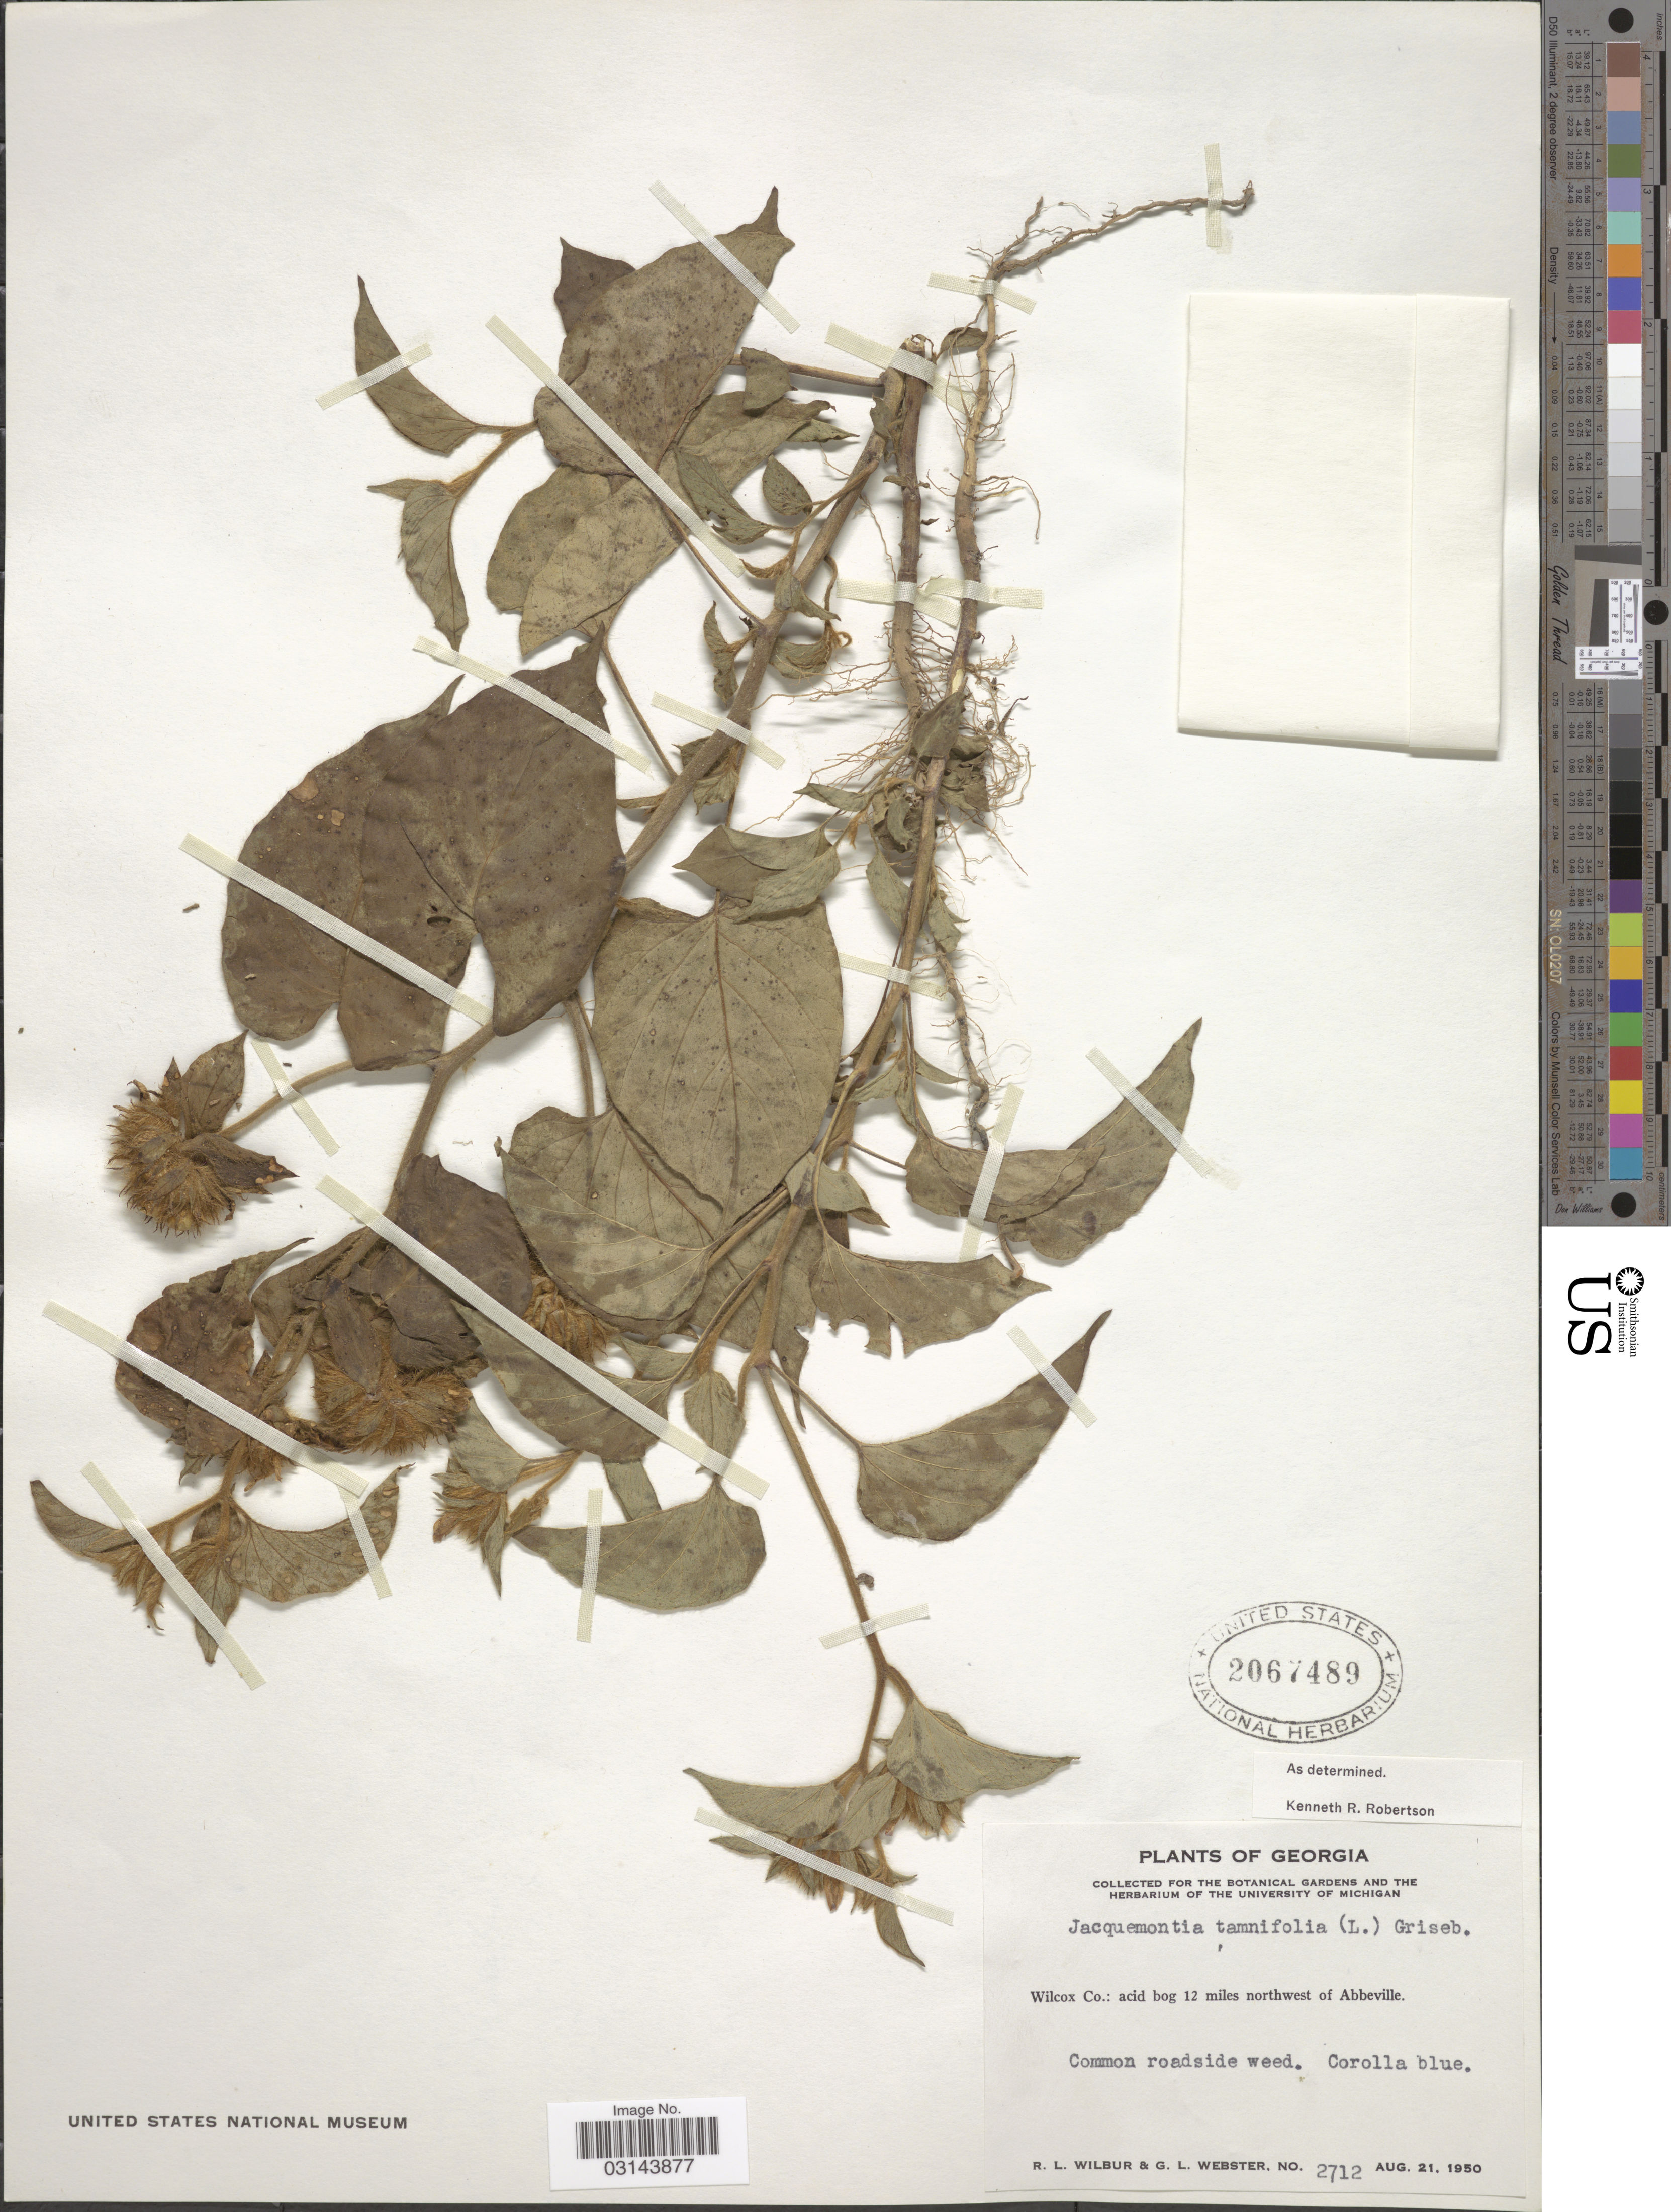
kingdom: Plantae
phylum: Tracheophyta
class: Magnoliopsida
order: Solanales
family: Convolvulaceae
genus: Jacquemontia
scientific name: Jacquemontia tamnifolia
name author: (L.) Griseb.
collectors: R. L. Wilbur & G. L. Webster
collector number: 2712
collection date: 1950-08-21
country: United States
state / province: Georgia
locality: Wilcox Co.: acid bog 12 miles northwest of Abbeville.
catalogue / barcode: US 2067489